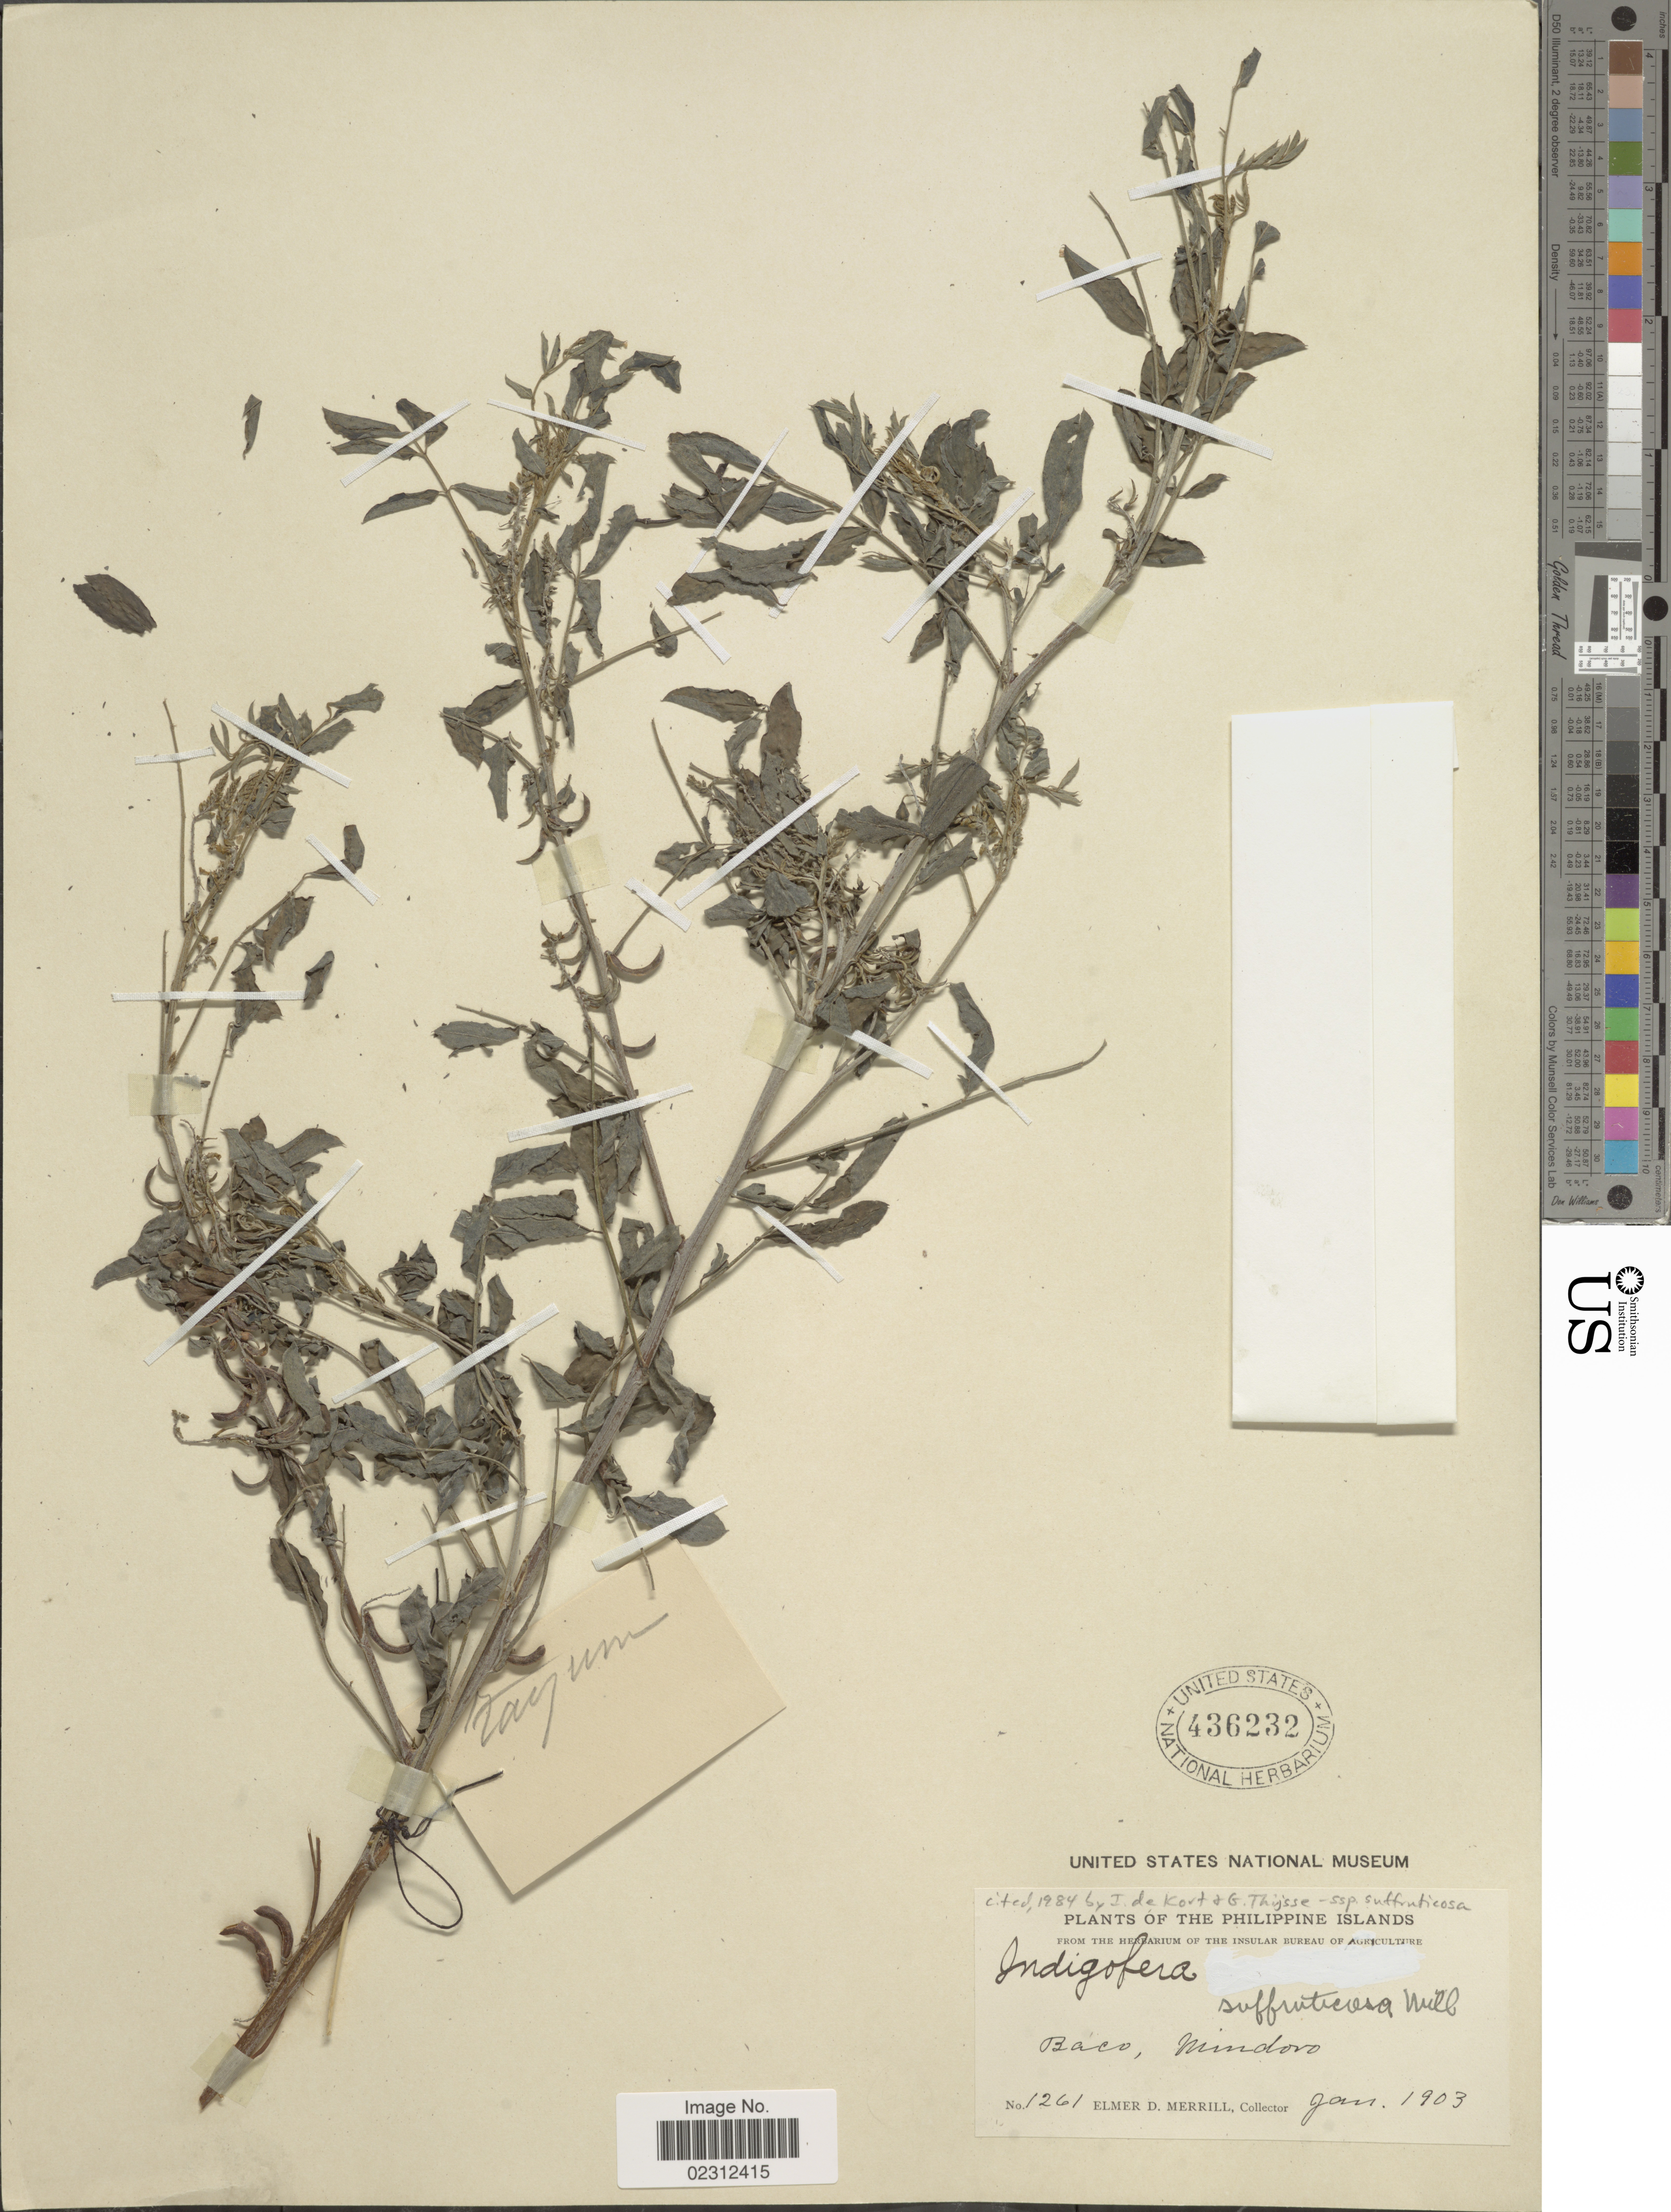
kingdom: Plantae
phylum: Tracheophyta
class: Magnoliopsida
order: Fabales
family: Fabaceae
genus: Indigofera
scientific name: Indigofera suffruticosa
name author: Mill.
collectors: E. D. Merrill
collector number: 1261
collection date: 1903-01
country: Philippines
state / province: Mimaropa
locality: Baco, Mindoro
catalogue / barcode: US 436232